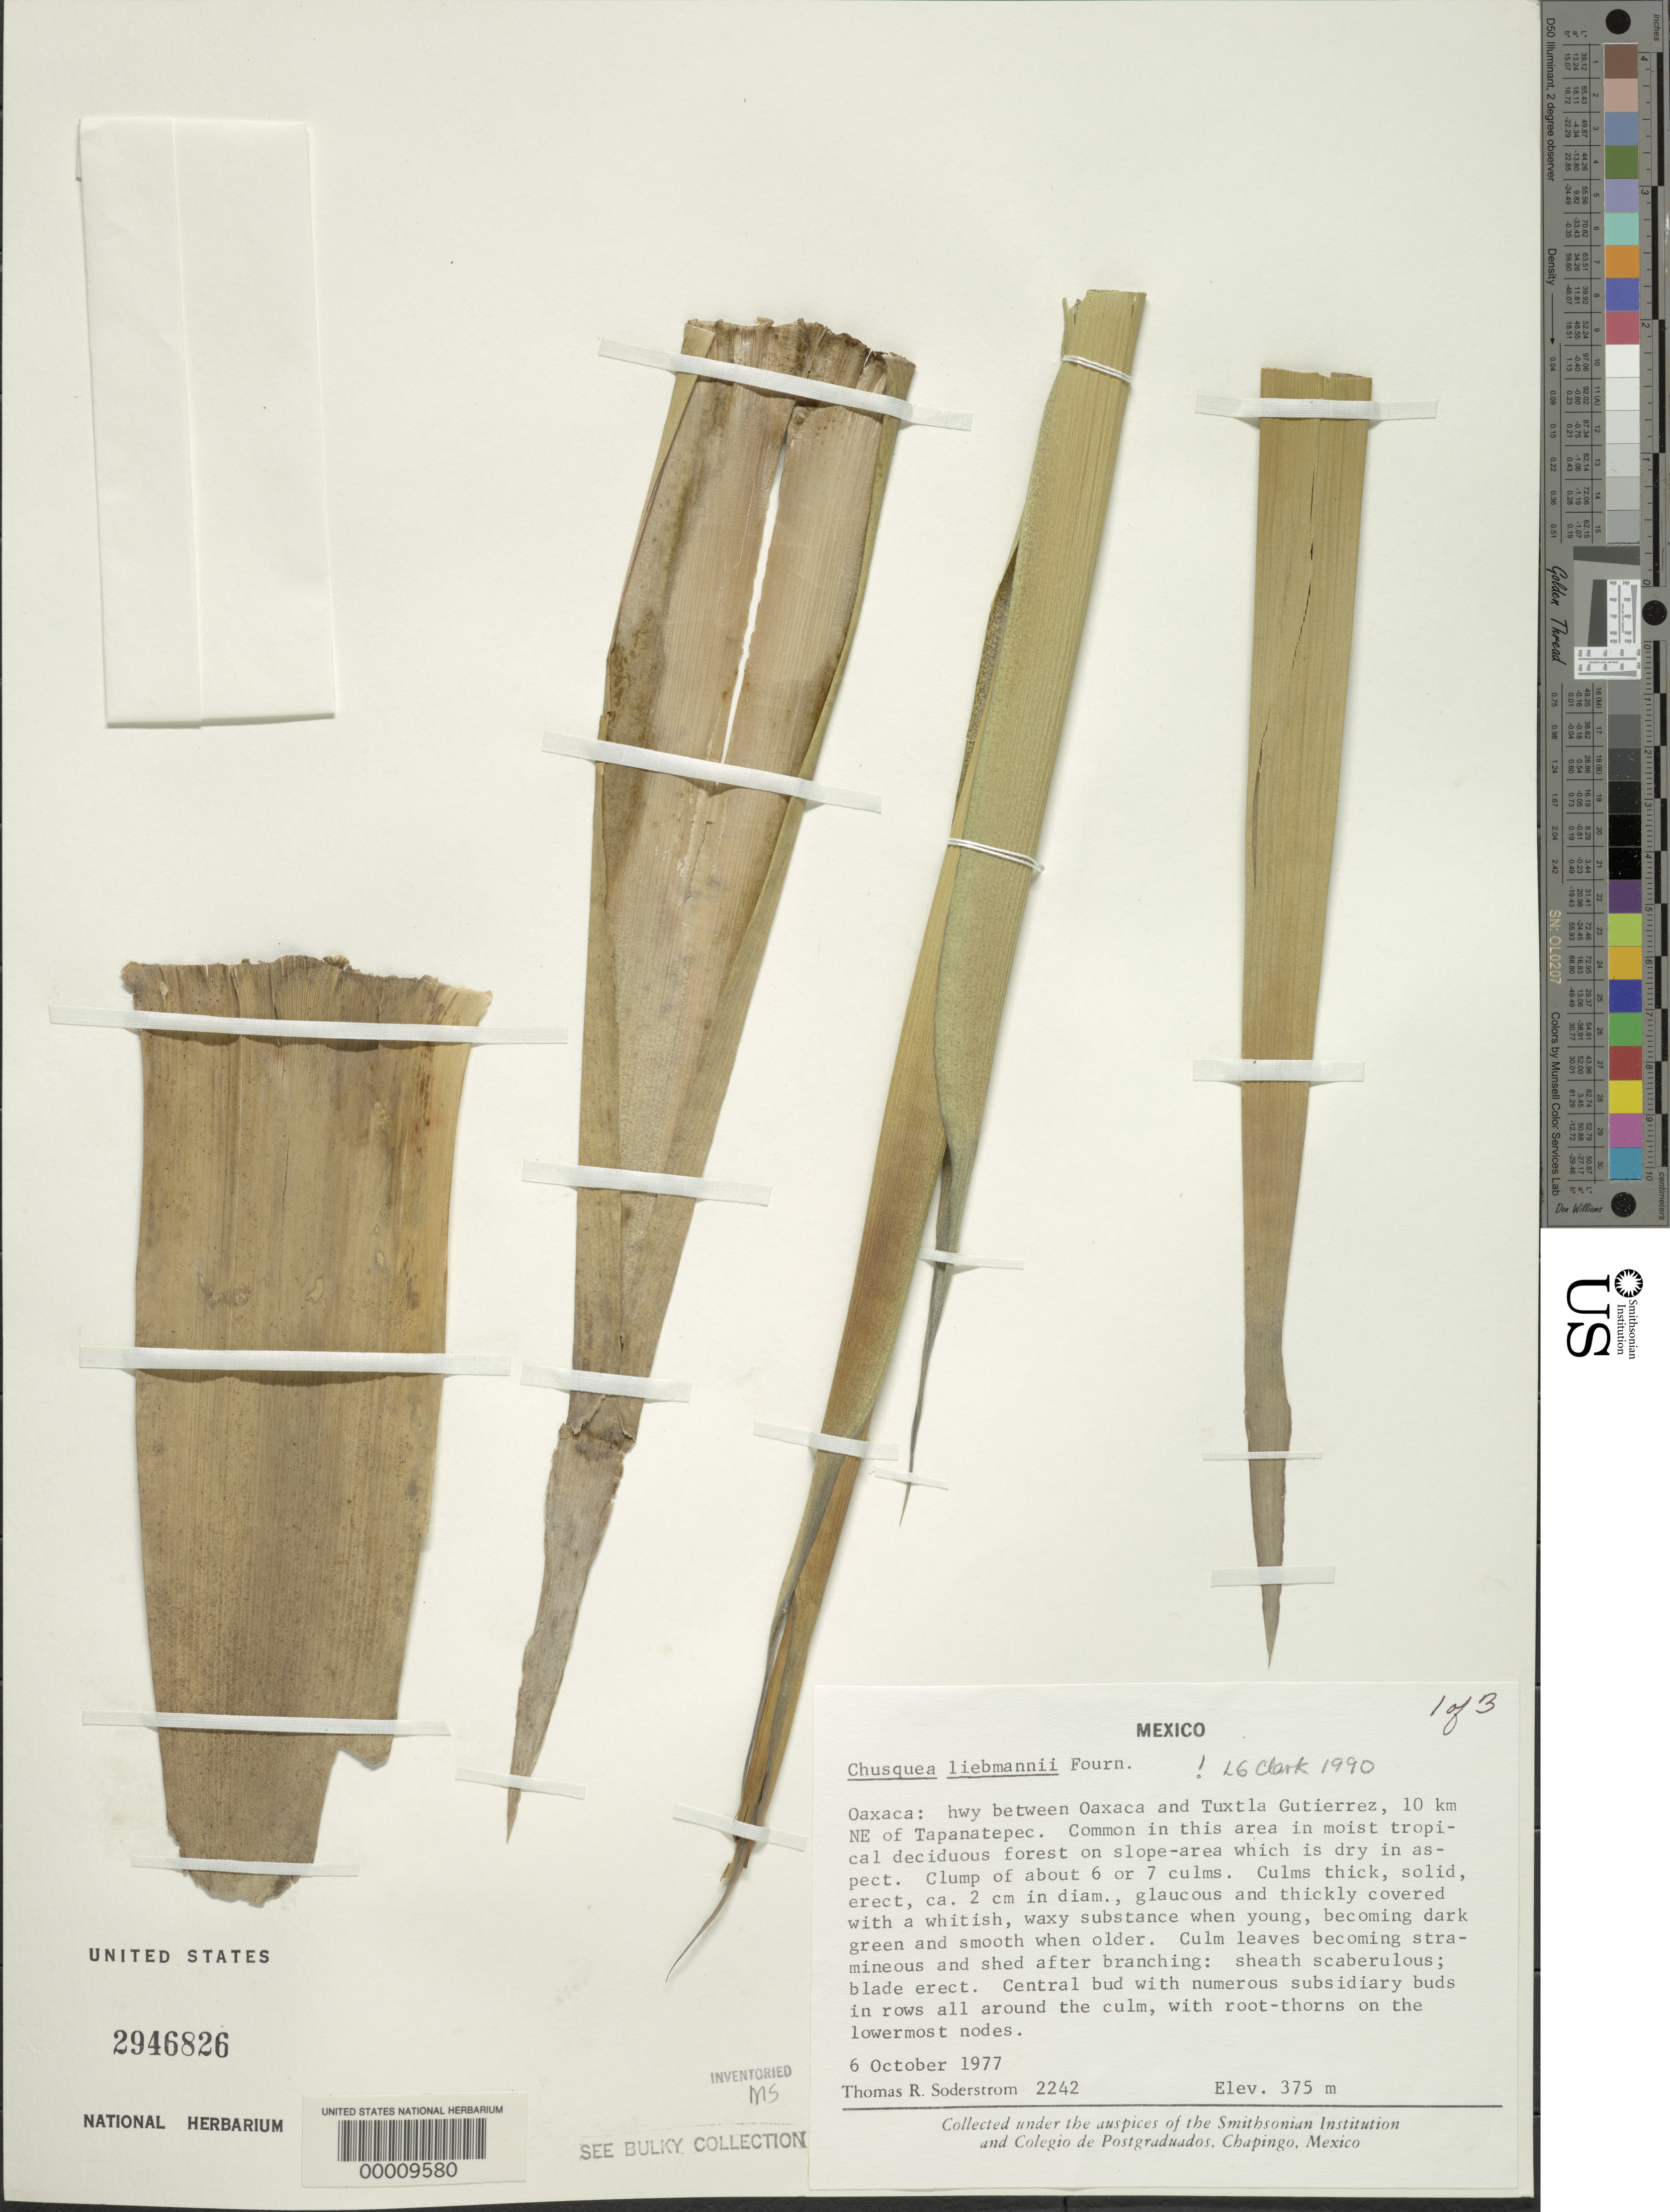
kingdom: Plantae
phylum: Tracheophyta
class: Liliopsida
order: Poales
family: Poaceae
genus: Chusquea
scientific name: Chusquea liebmannii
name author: E. Fourn.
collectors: T. R. Soderstrom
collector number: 2242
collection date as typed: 06 Oct 1977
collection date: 1977-10-06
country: Mexico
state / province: Oaxaca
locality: Oaxaca, Tuxtla Gutierrez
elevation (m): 375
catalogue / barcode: US 2946826